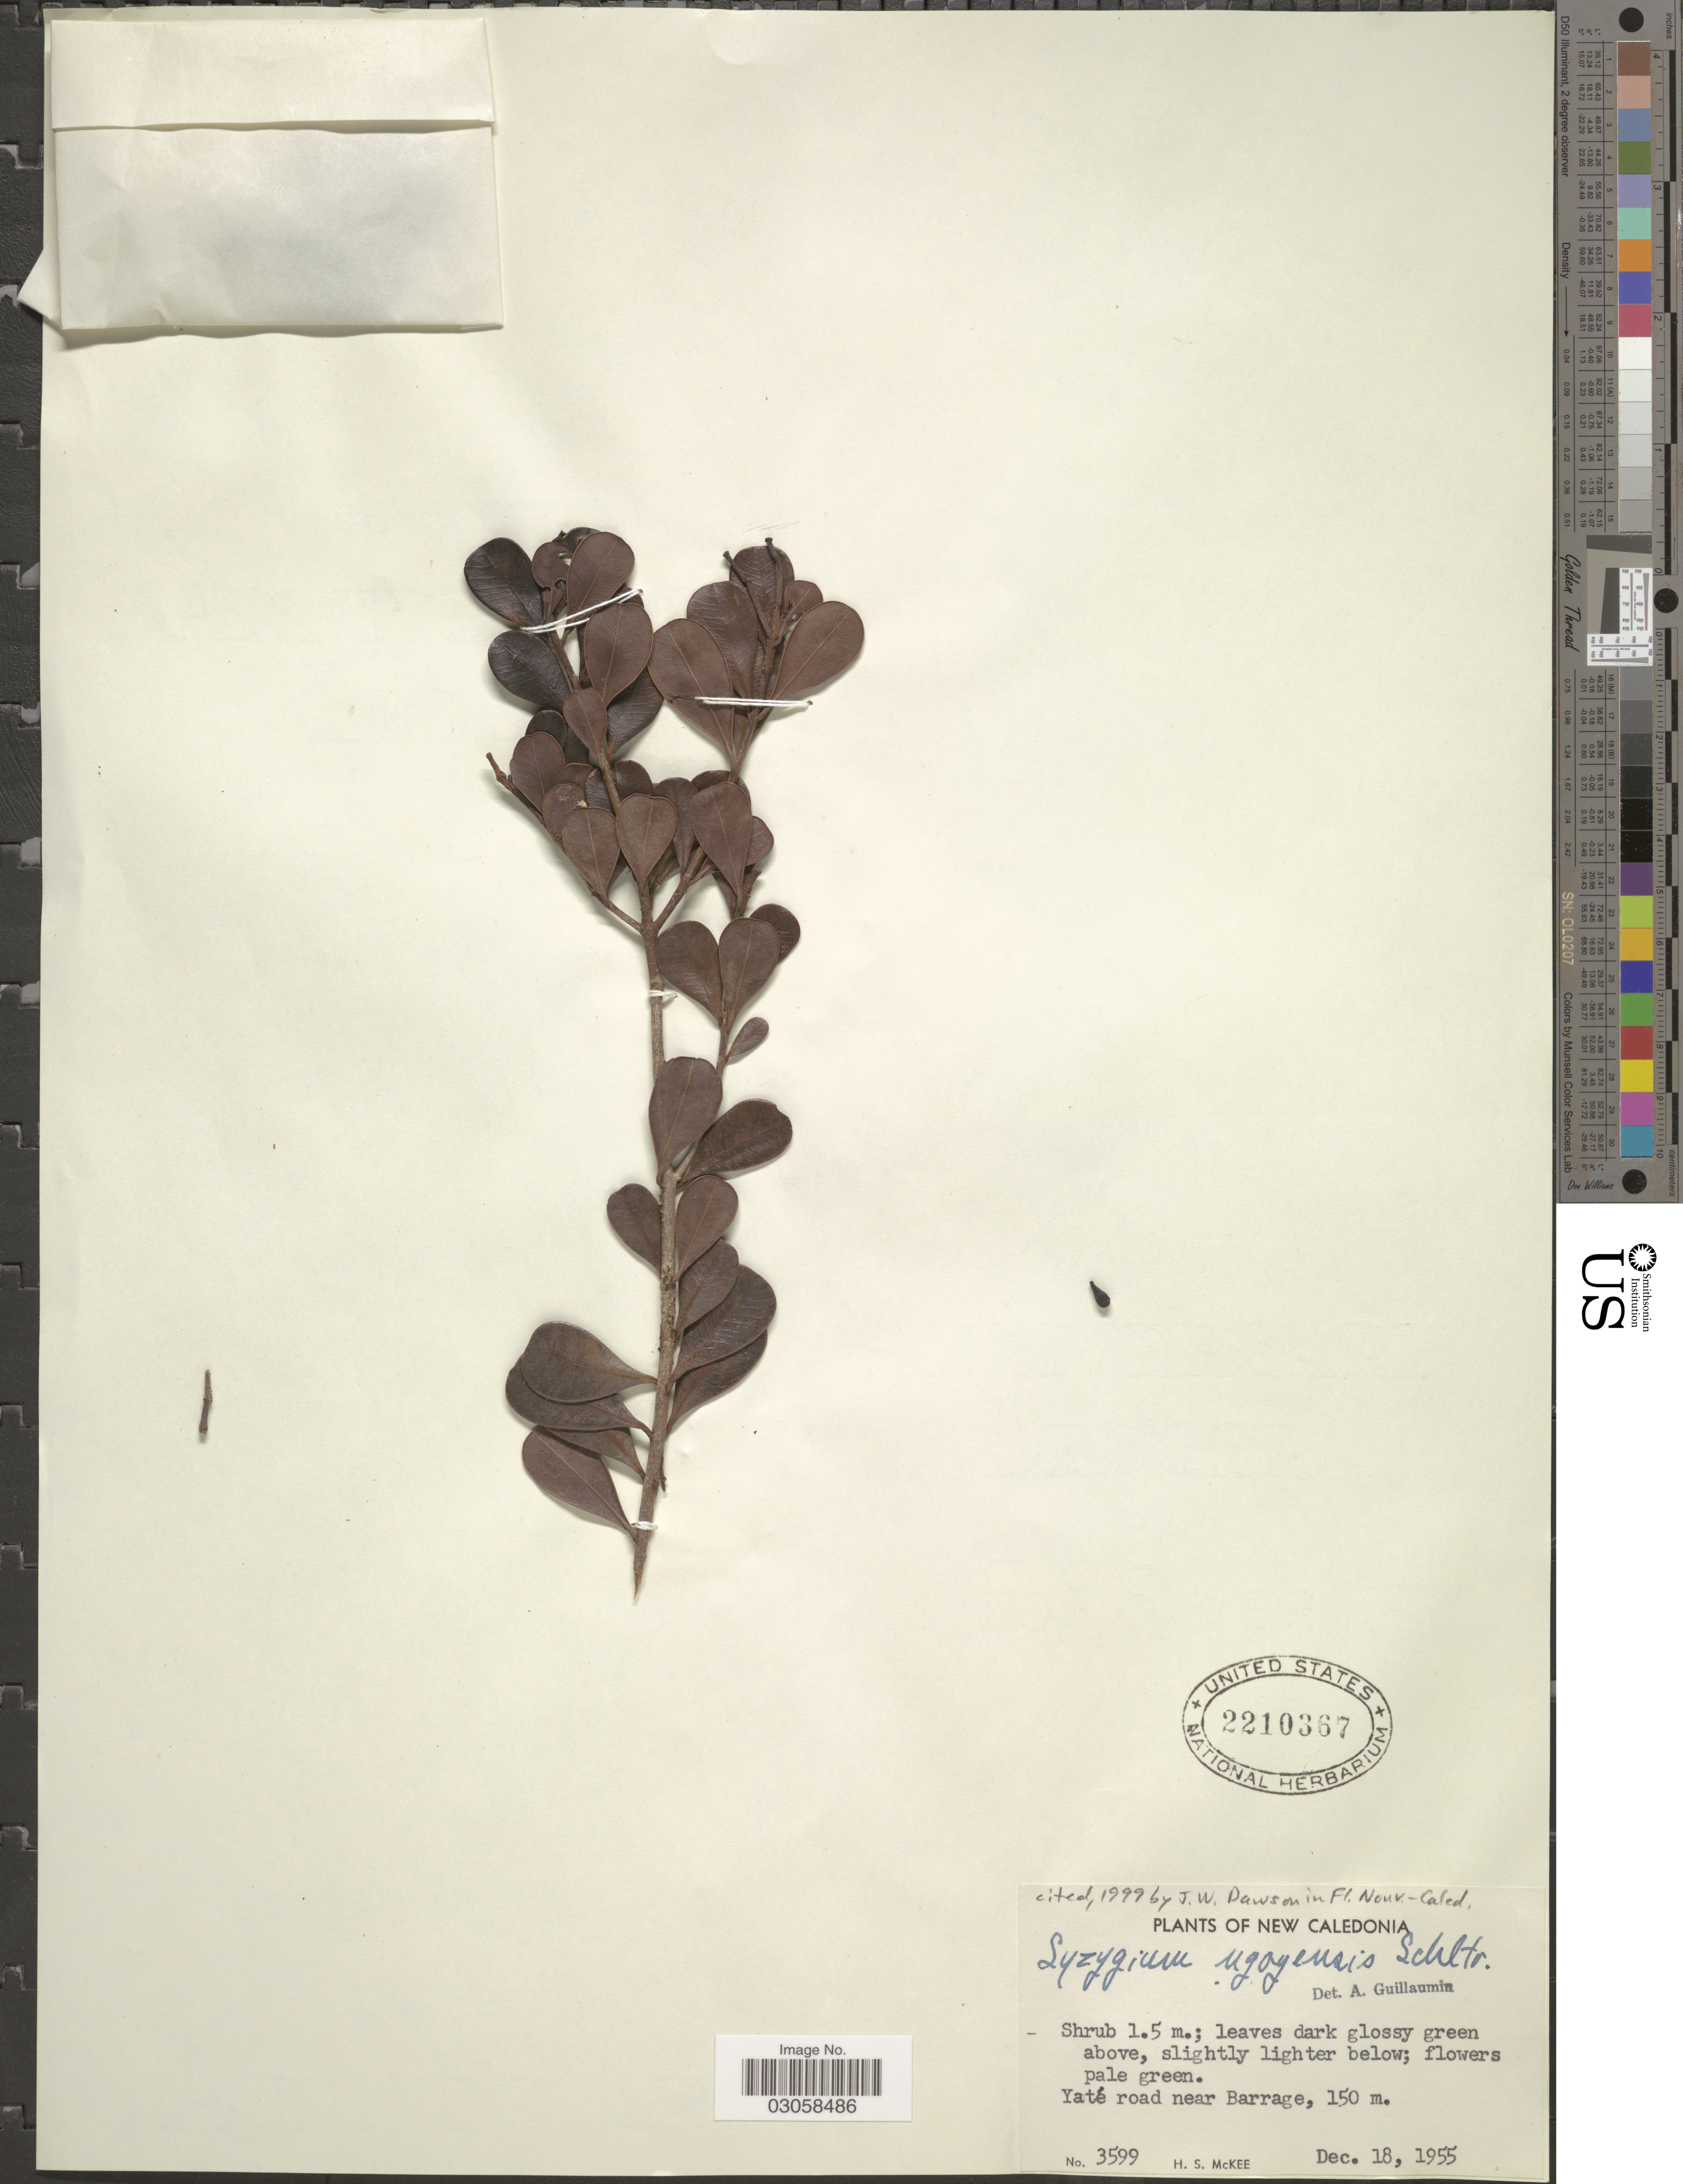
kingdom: Plantae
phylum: Tracheophyta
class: Magnoliopsida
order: Myrtales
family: Myrtaceae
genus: Syzygium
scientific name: Syzygium ngoyense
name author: (Schltr.) Guillaumin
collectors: H. S. McKee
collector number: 3599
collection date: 1955-12-18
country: New Caledonia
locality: Yaté road near Barrage.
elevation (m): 150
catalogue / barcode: US 2210367